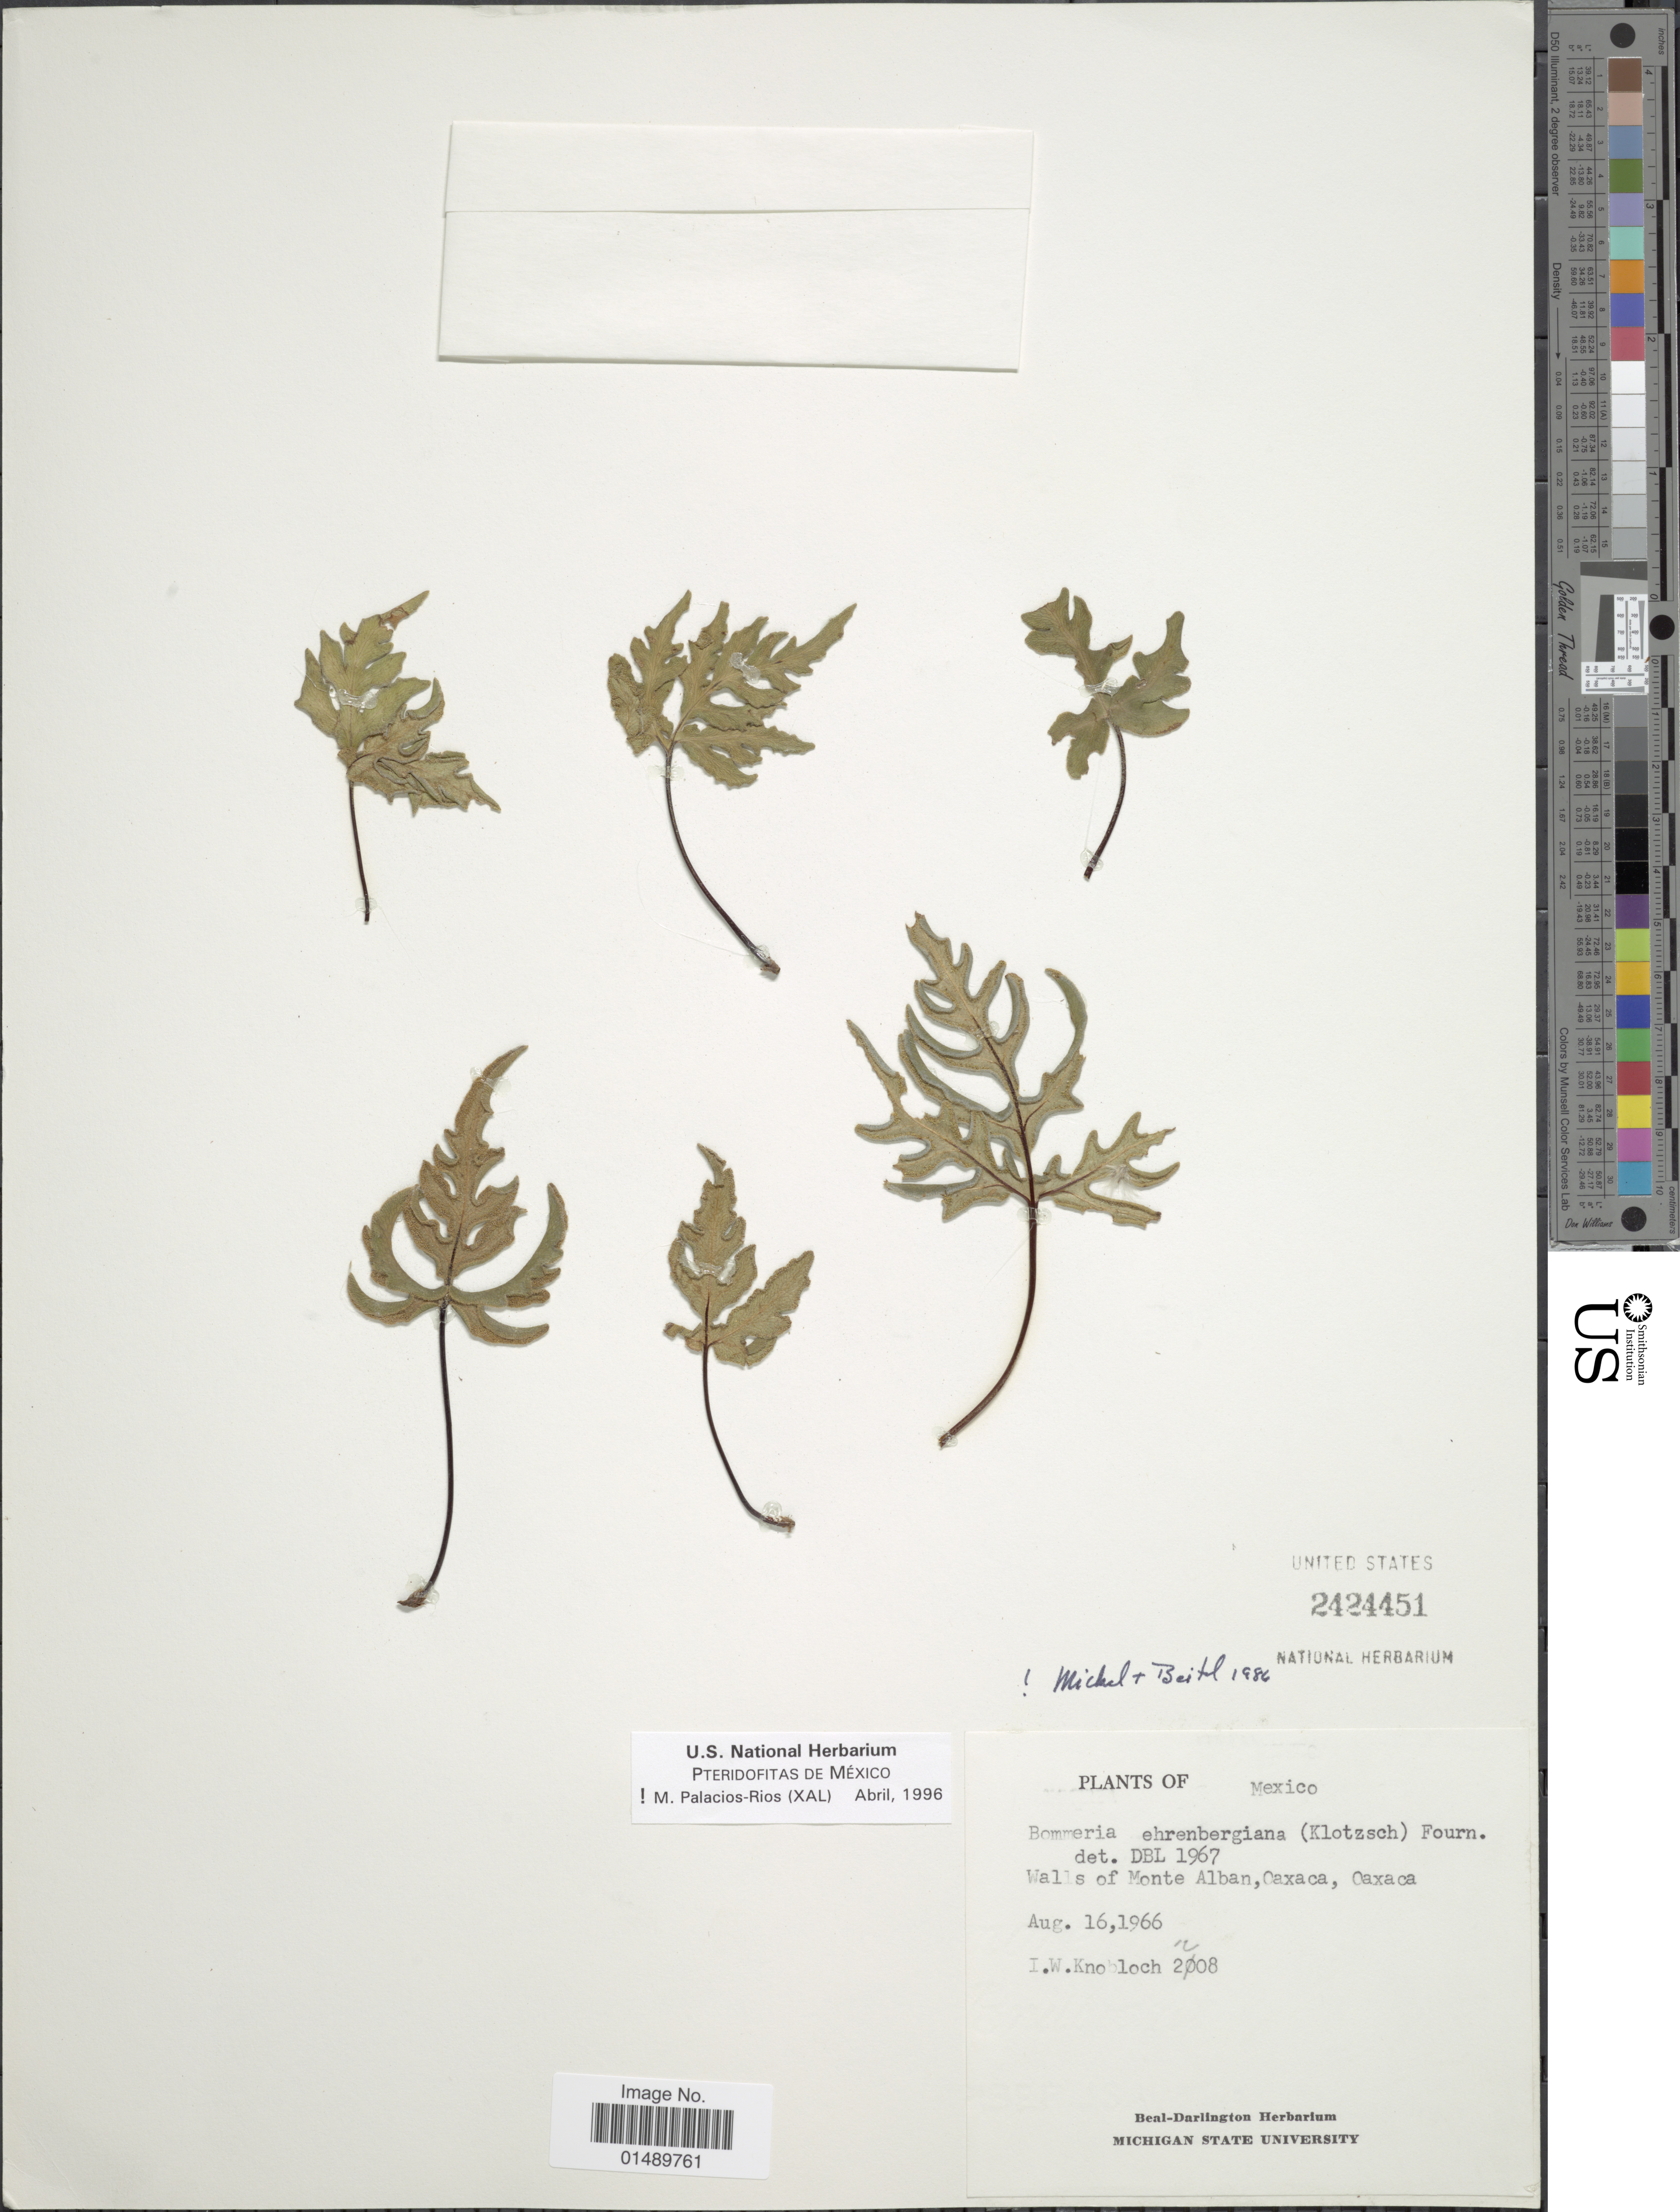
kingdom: Plantae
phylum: Tracheophyta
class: Polypodiopsida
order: Polypodiales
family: Pteridaceae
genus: Bommeria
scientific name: Bommeria ehrenbergiana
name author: (Klotzsch) Underw.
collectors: I. W. Knobloch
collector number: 2708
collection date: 1966-08-16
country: Mexico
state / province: Oaxaca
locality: Mexico, Walls of Monte Alban, Caxaca, Caxaca.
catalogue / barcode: US 2424451